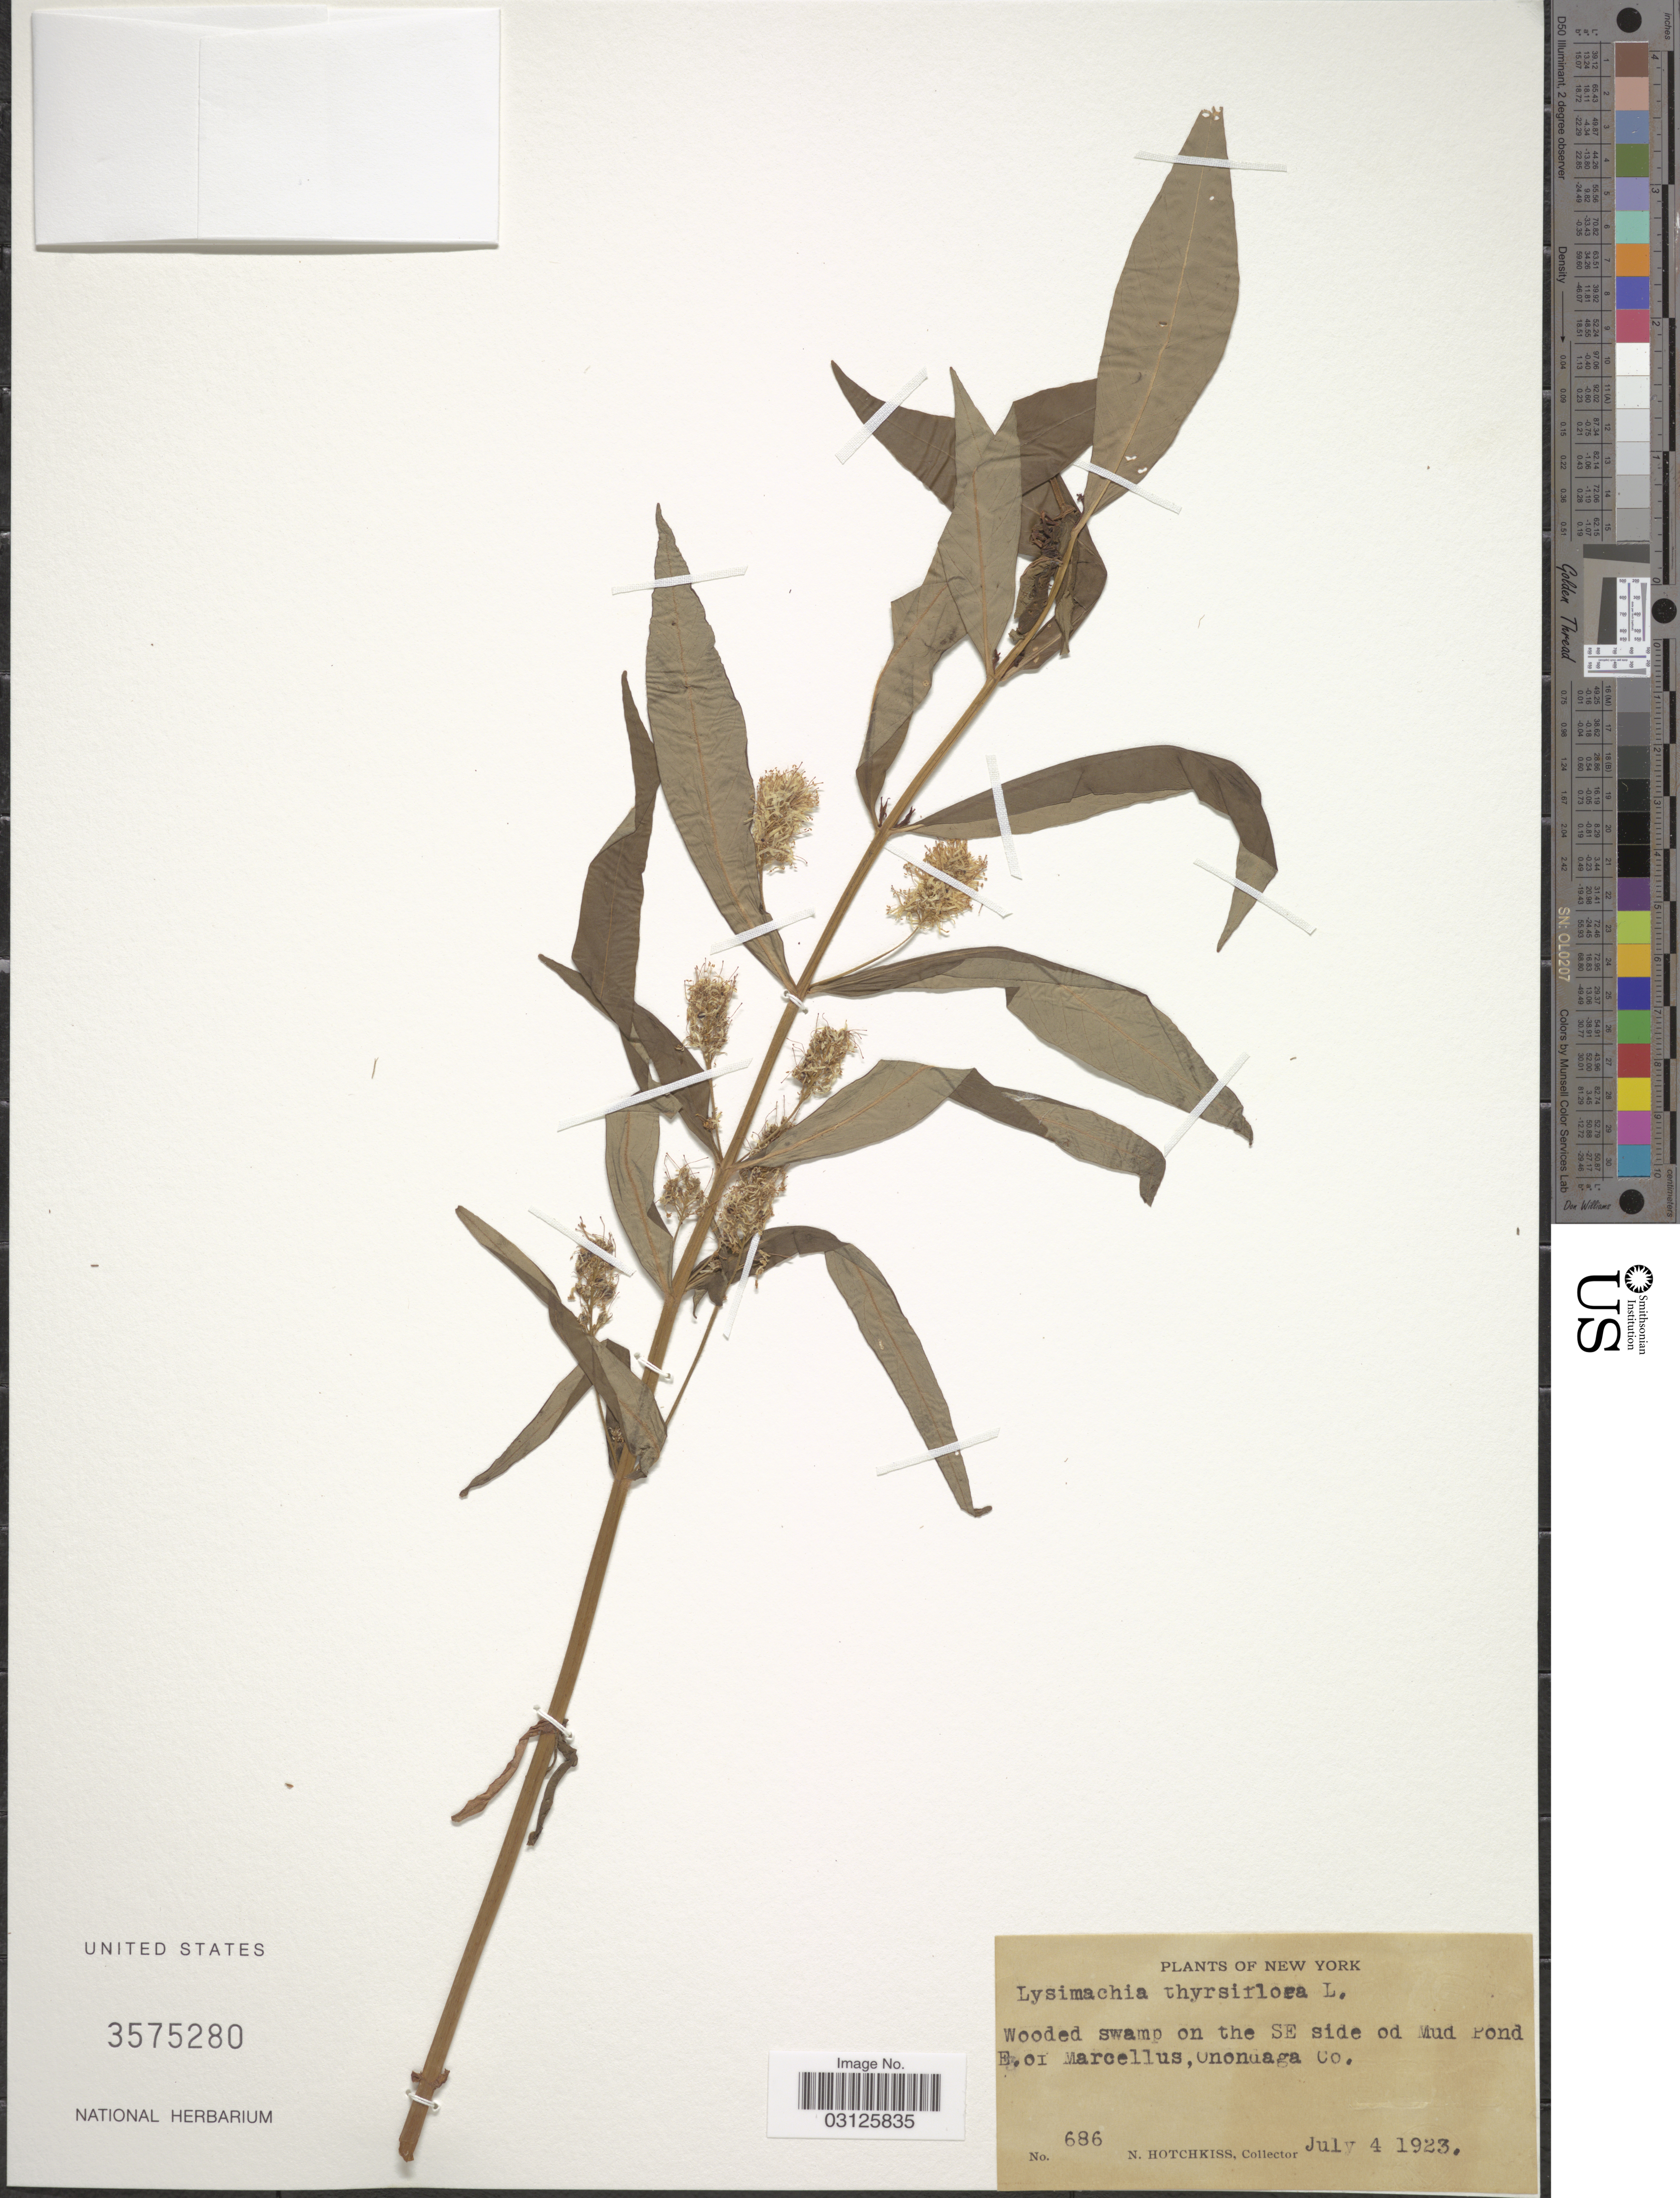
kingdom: Plantae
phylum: Tracheophyta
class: Magnoliopsida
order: Ericales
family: Primulaceae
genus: Lysimachia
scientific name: Lysimachia thyrsiflora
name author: L.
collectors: N. Hotchkiss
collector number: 686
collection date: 1923-07-04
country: United States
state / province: New York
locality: Wooded swamp on the SE side of Mud Pond E. of Marcellus, Onondaga Co.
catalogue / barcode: US 3575280